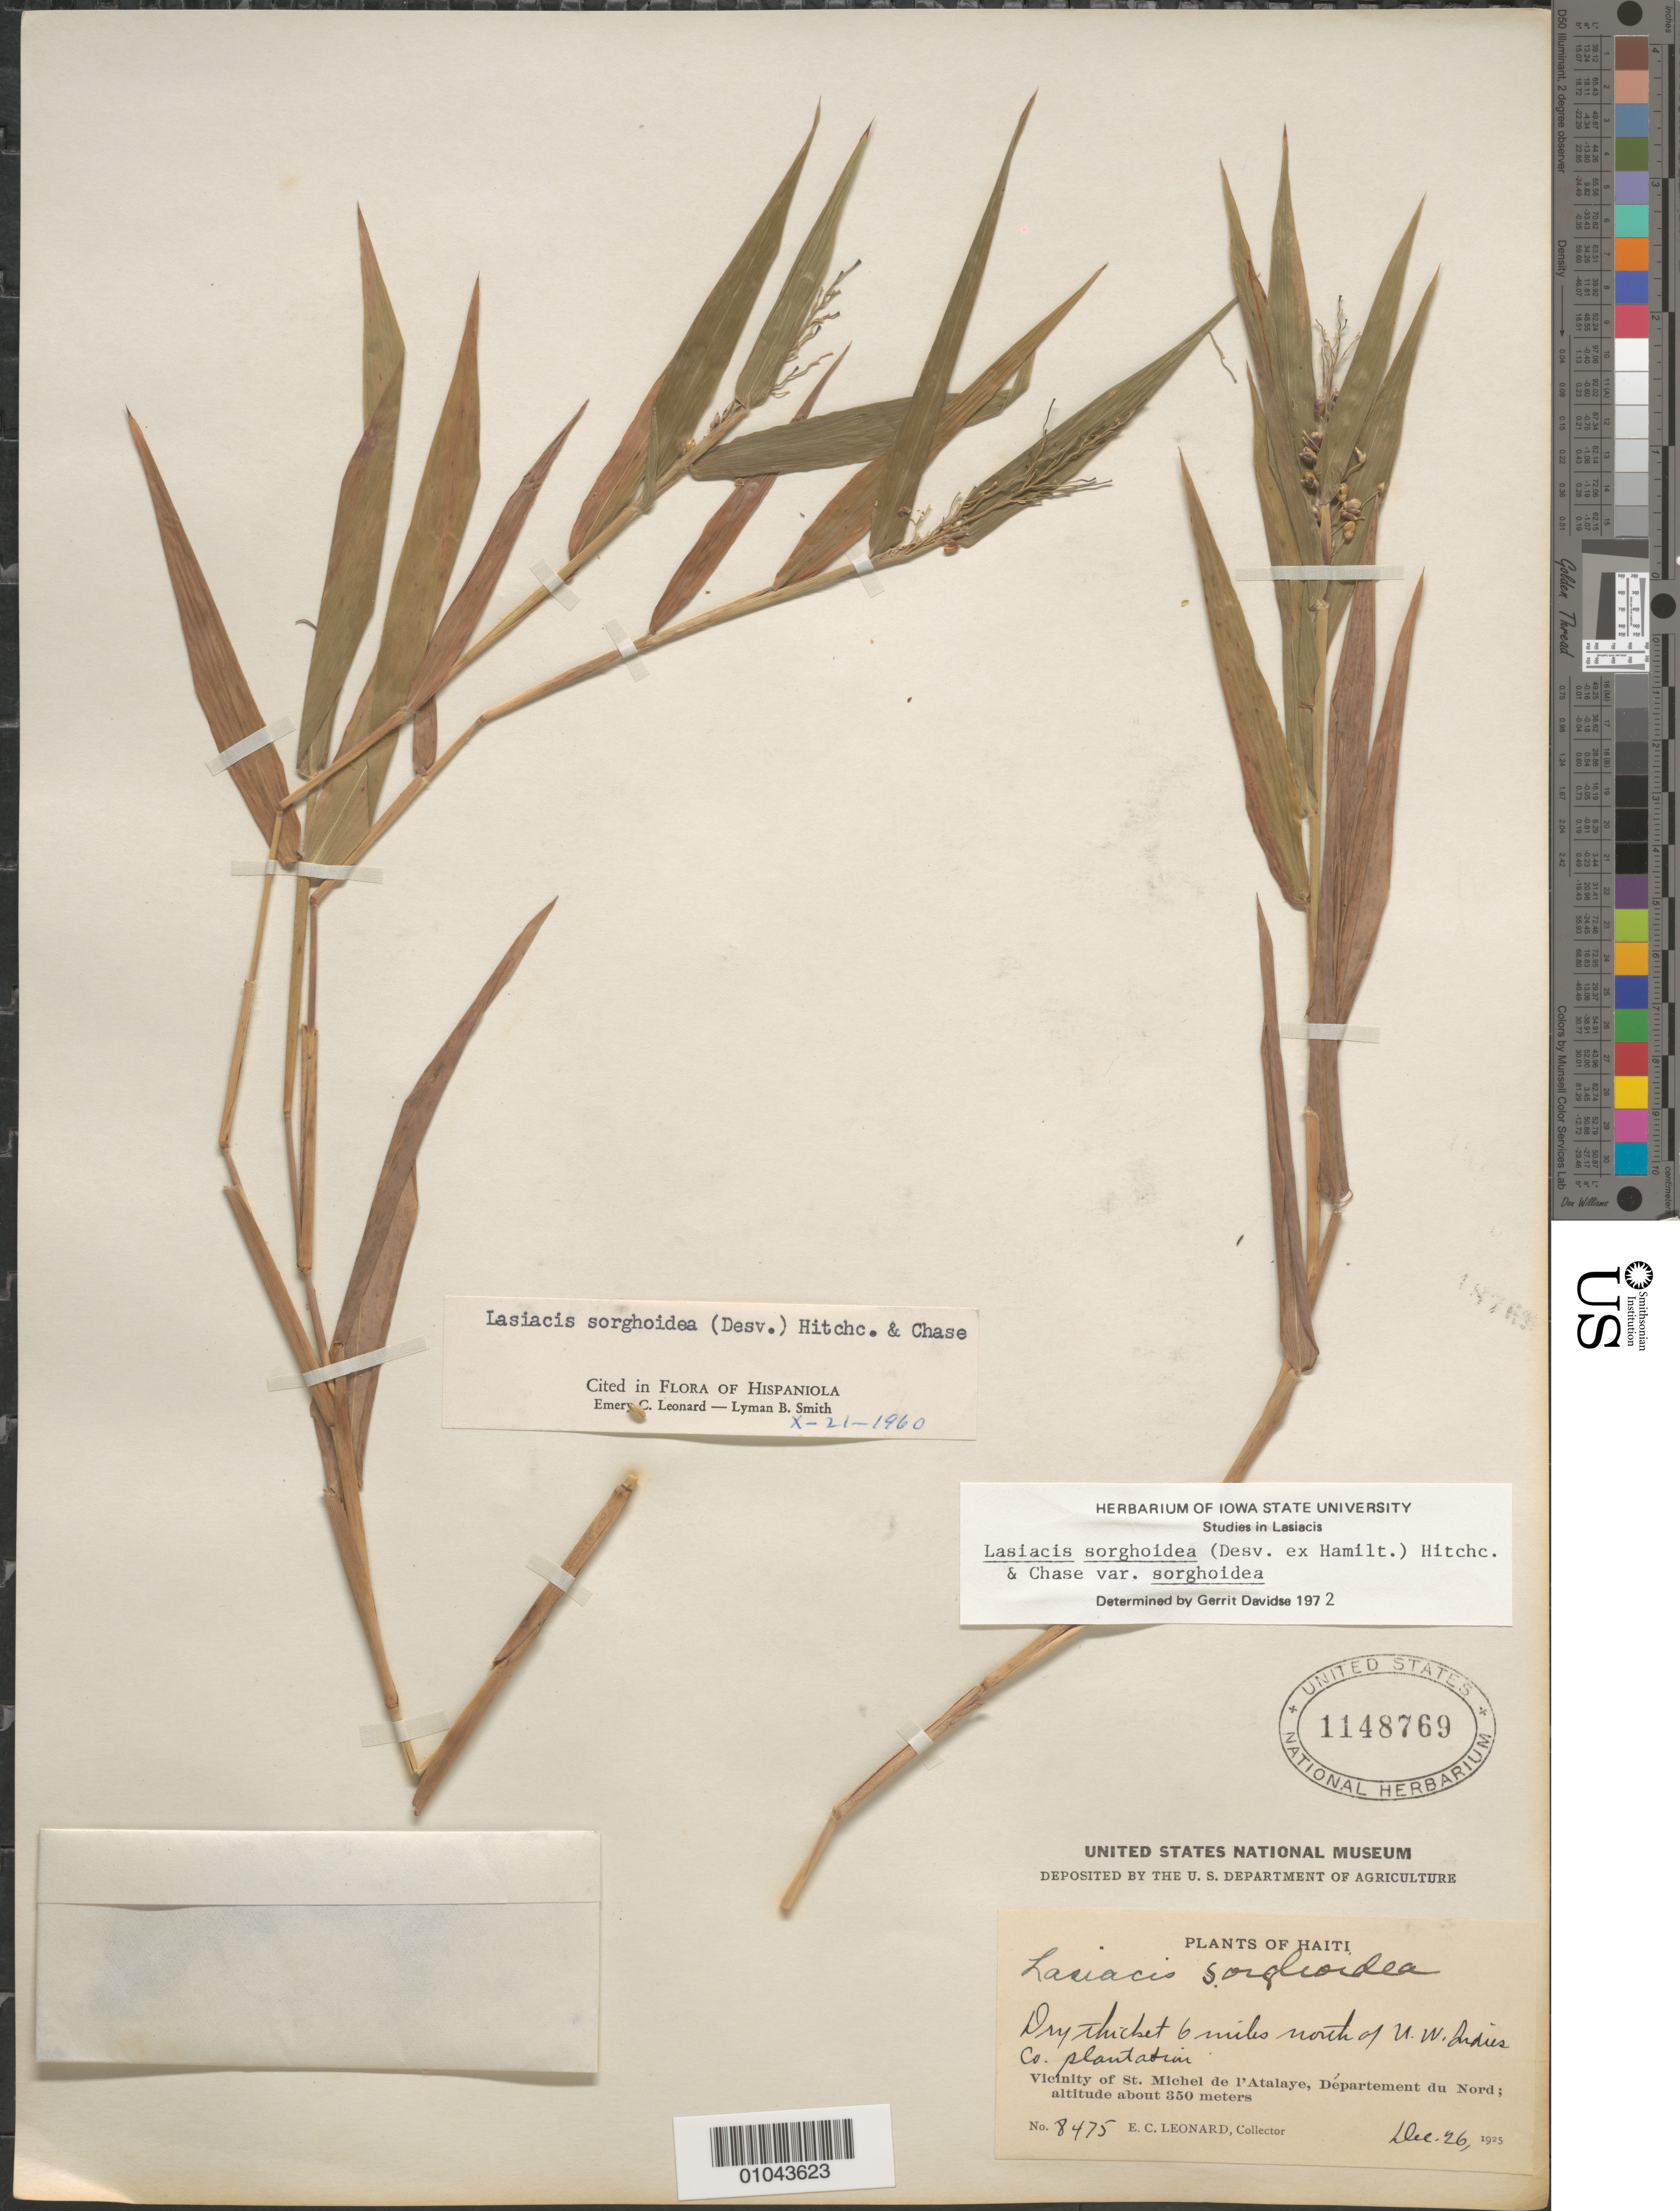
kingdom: Plantae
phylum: Tracheophyta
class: Liliopsida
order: Poales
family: Poaceae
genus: Lasiacis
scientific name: Lasiacis sorghoidea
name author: (Desv. ex Ham.) Hitchc. & Chase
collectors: E. C. Leonard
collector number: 8475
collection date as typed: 26 Dec 1925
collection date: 1925-12-26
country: Haiti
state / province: Nord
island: Hispaniola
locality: Vicinity of St. Michel de I'Atalaye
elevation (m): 350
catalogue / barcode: US 1148769